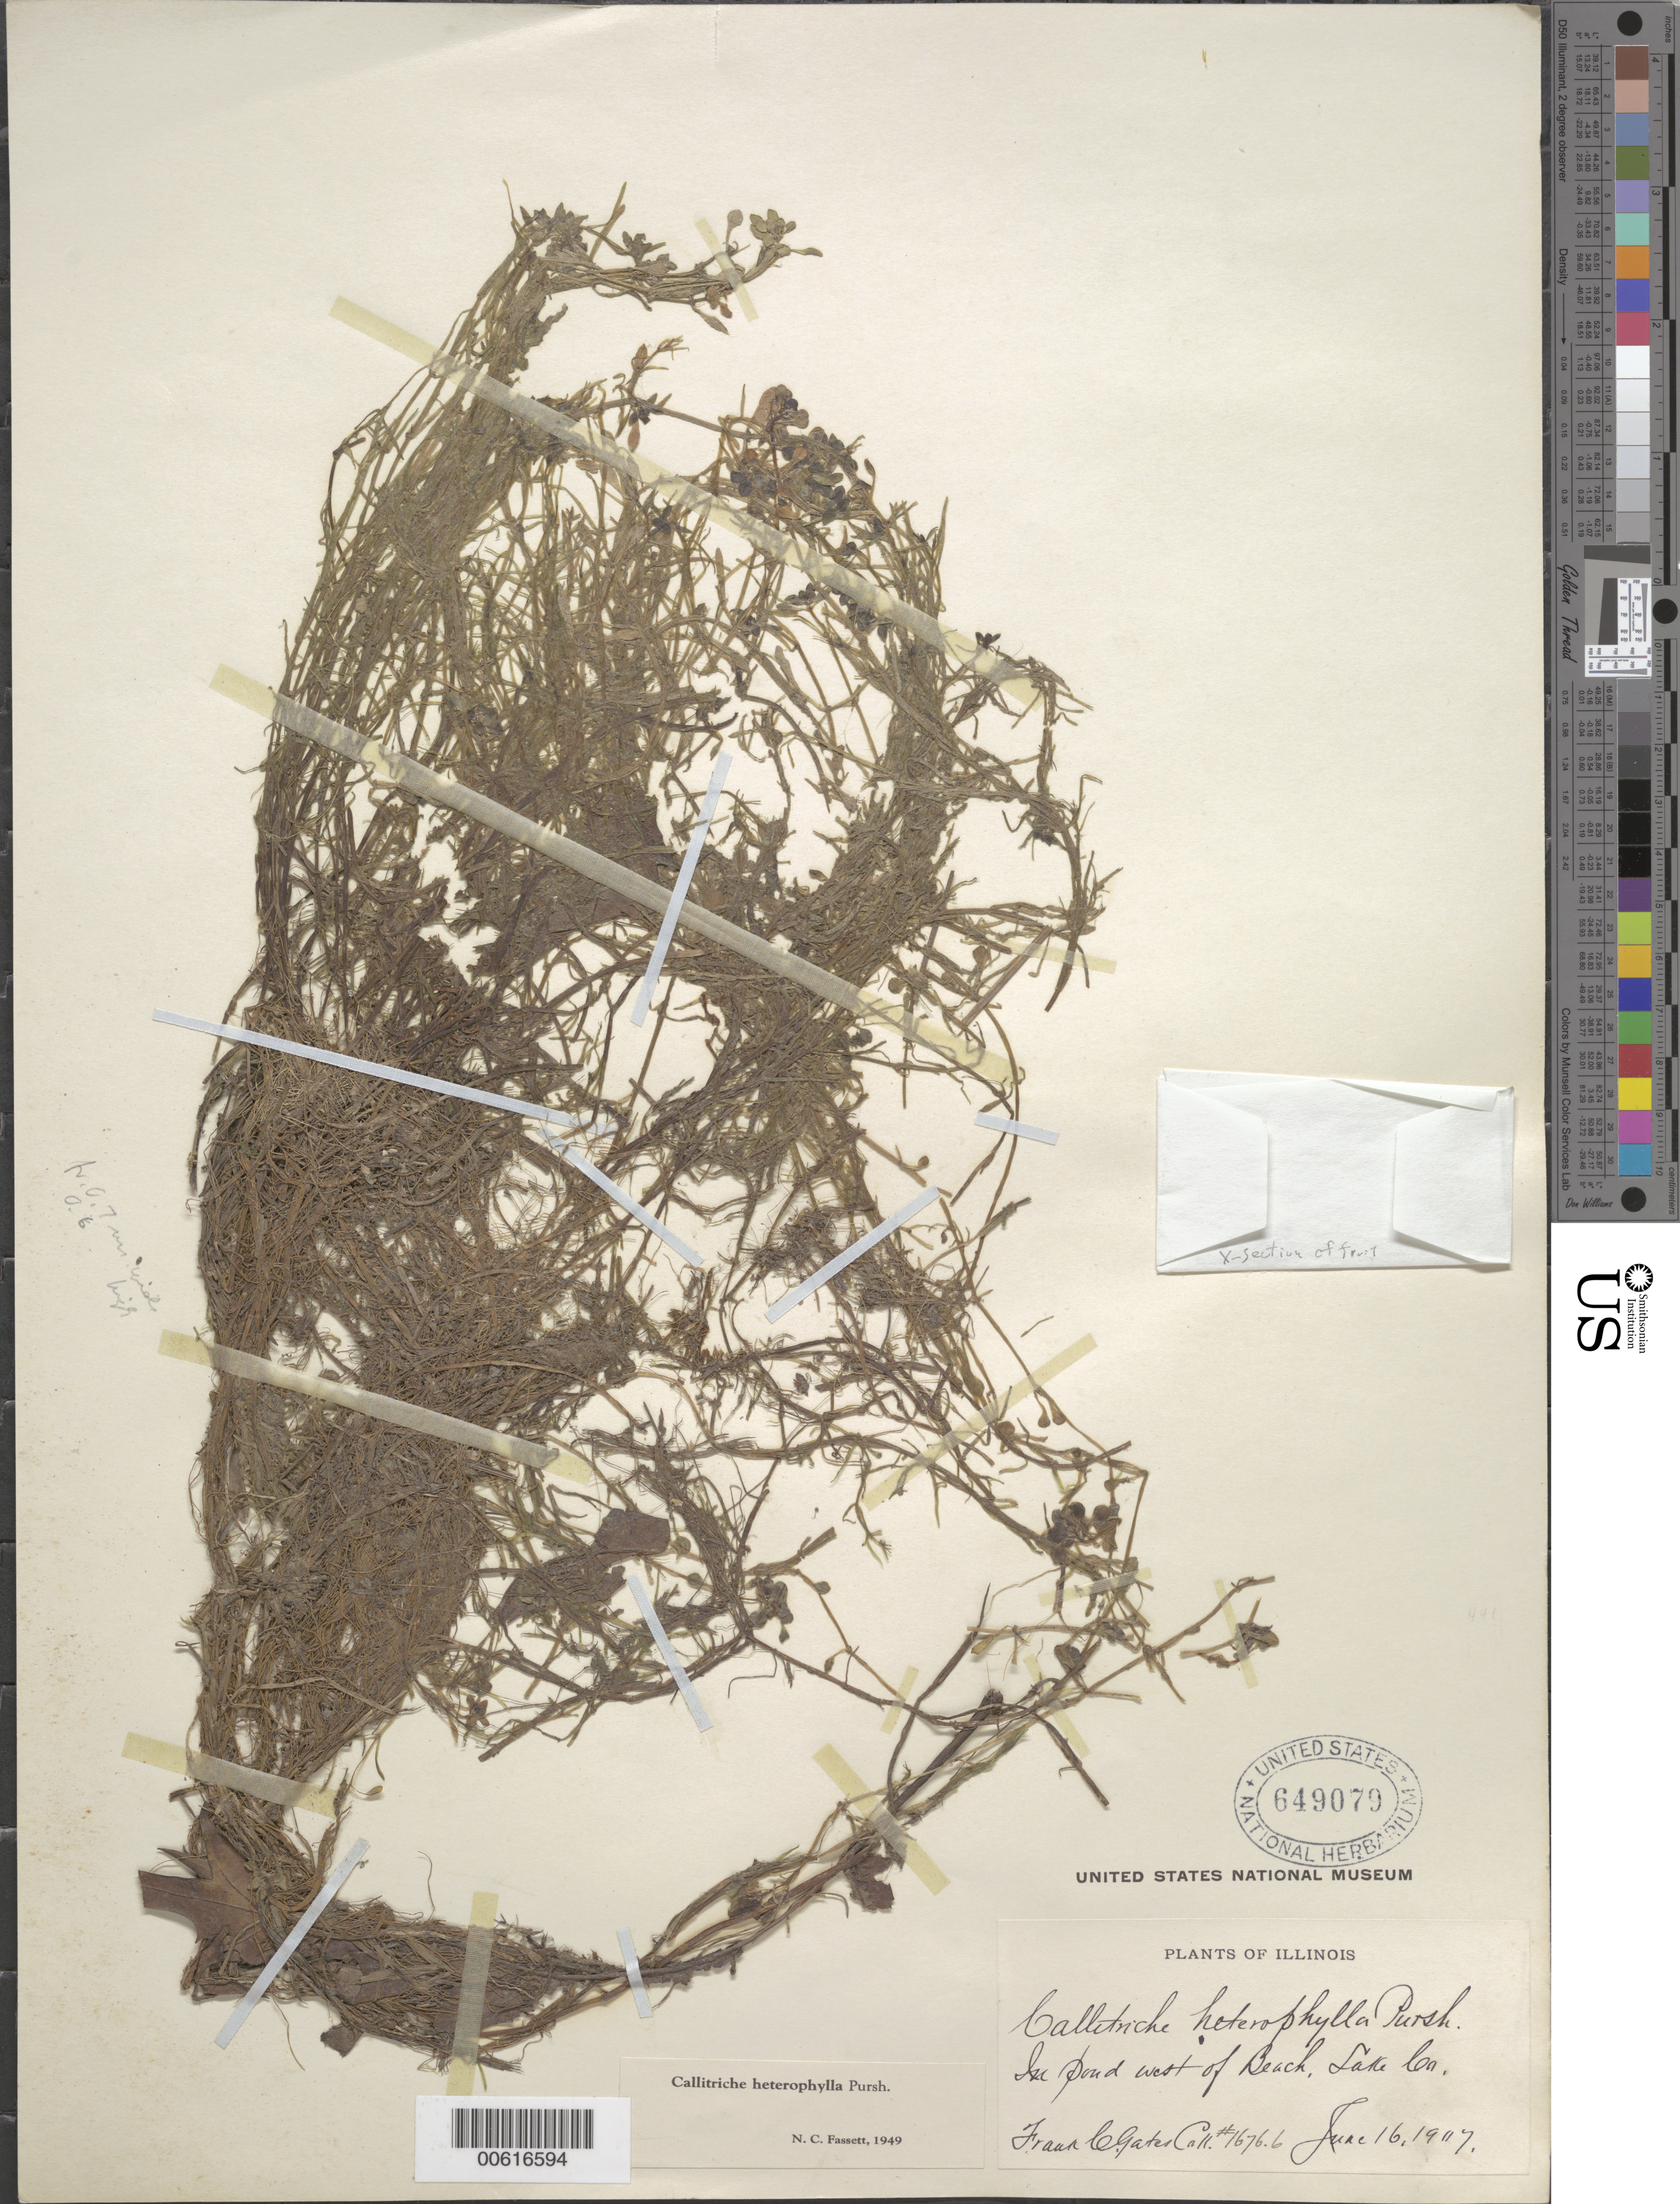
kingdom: Plantae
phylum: Tracheophyta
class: Magnoliopsida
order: Lamiales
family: Plantaginaceae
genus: Callitriche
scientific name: Callitriche heterophylla Pursh emend. Darby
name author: Pursh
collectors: F. C. Gates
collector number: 16766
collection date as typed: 16 Jun 1907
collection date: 1907-06-16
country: United States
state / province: Illinois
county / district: Lake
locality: W of Beach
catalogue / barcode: US 649079